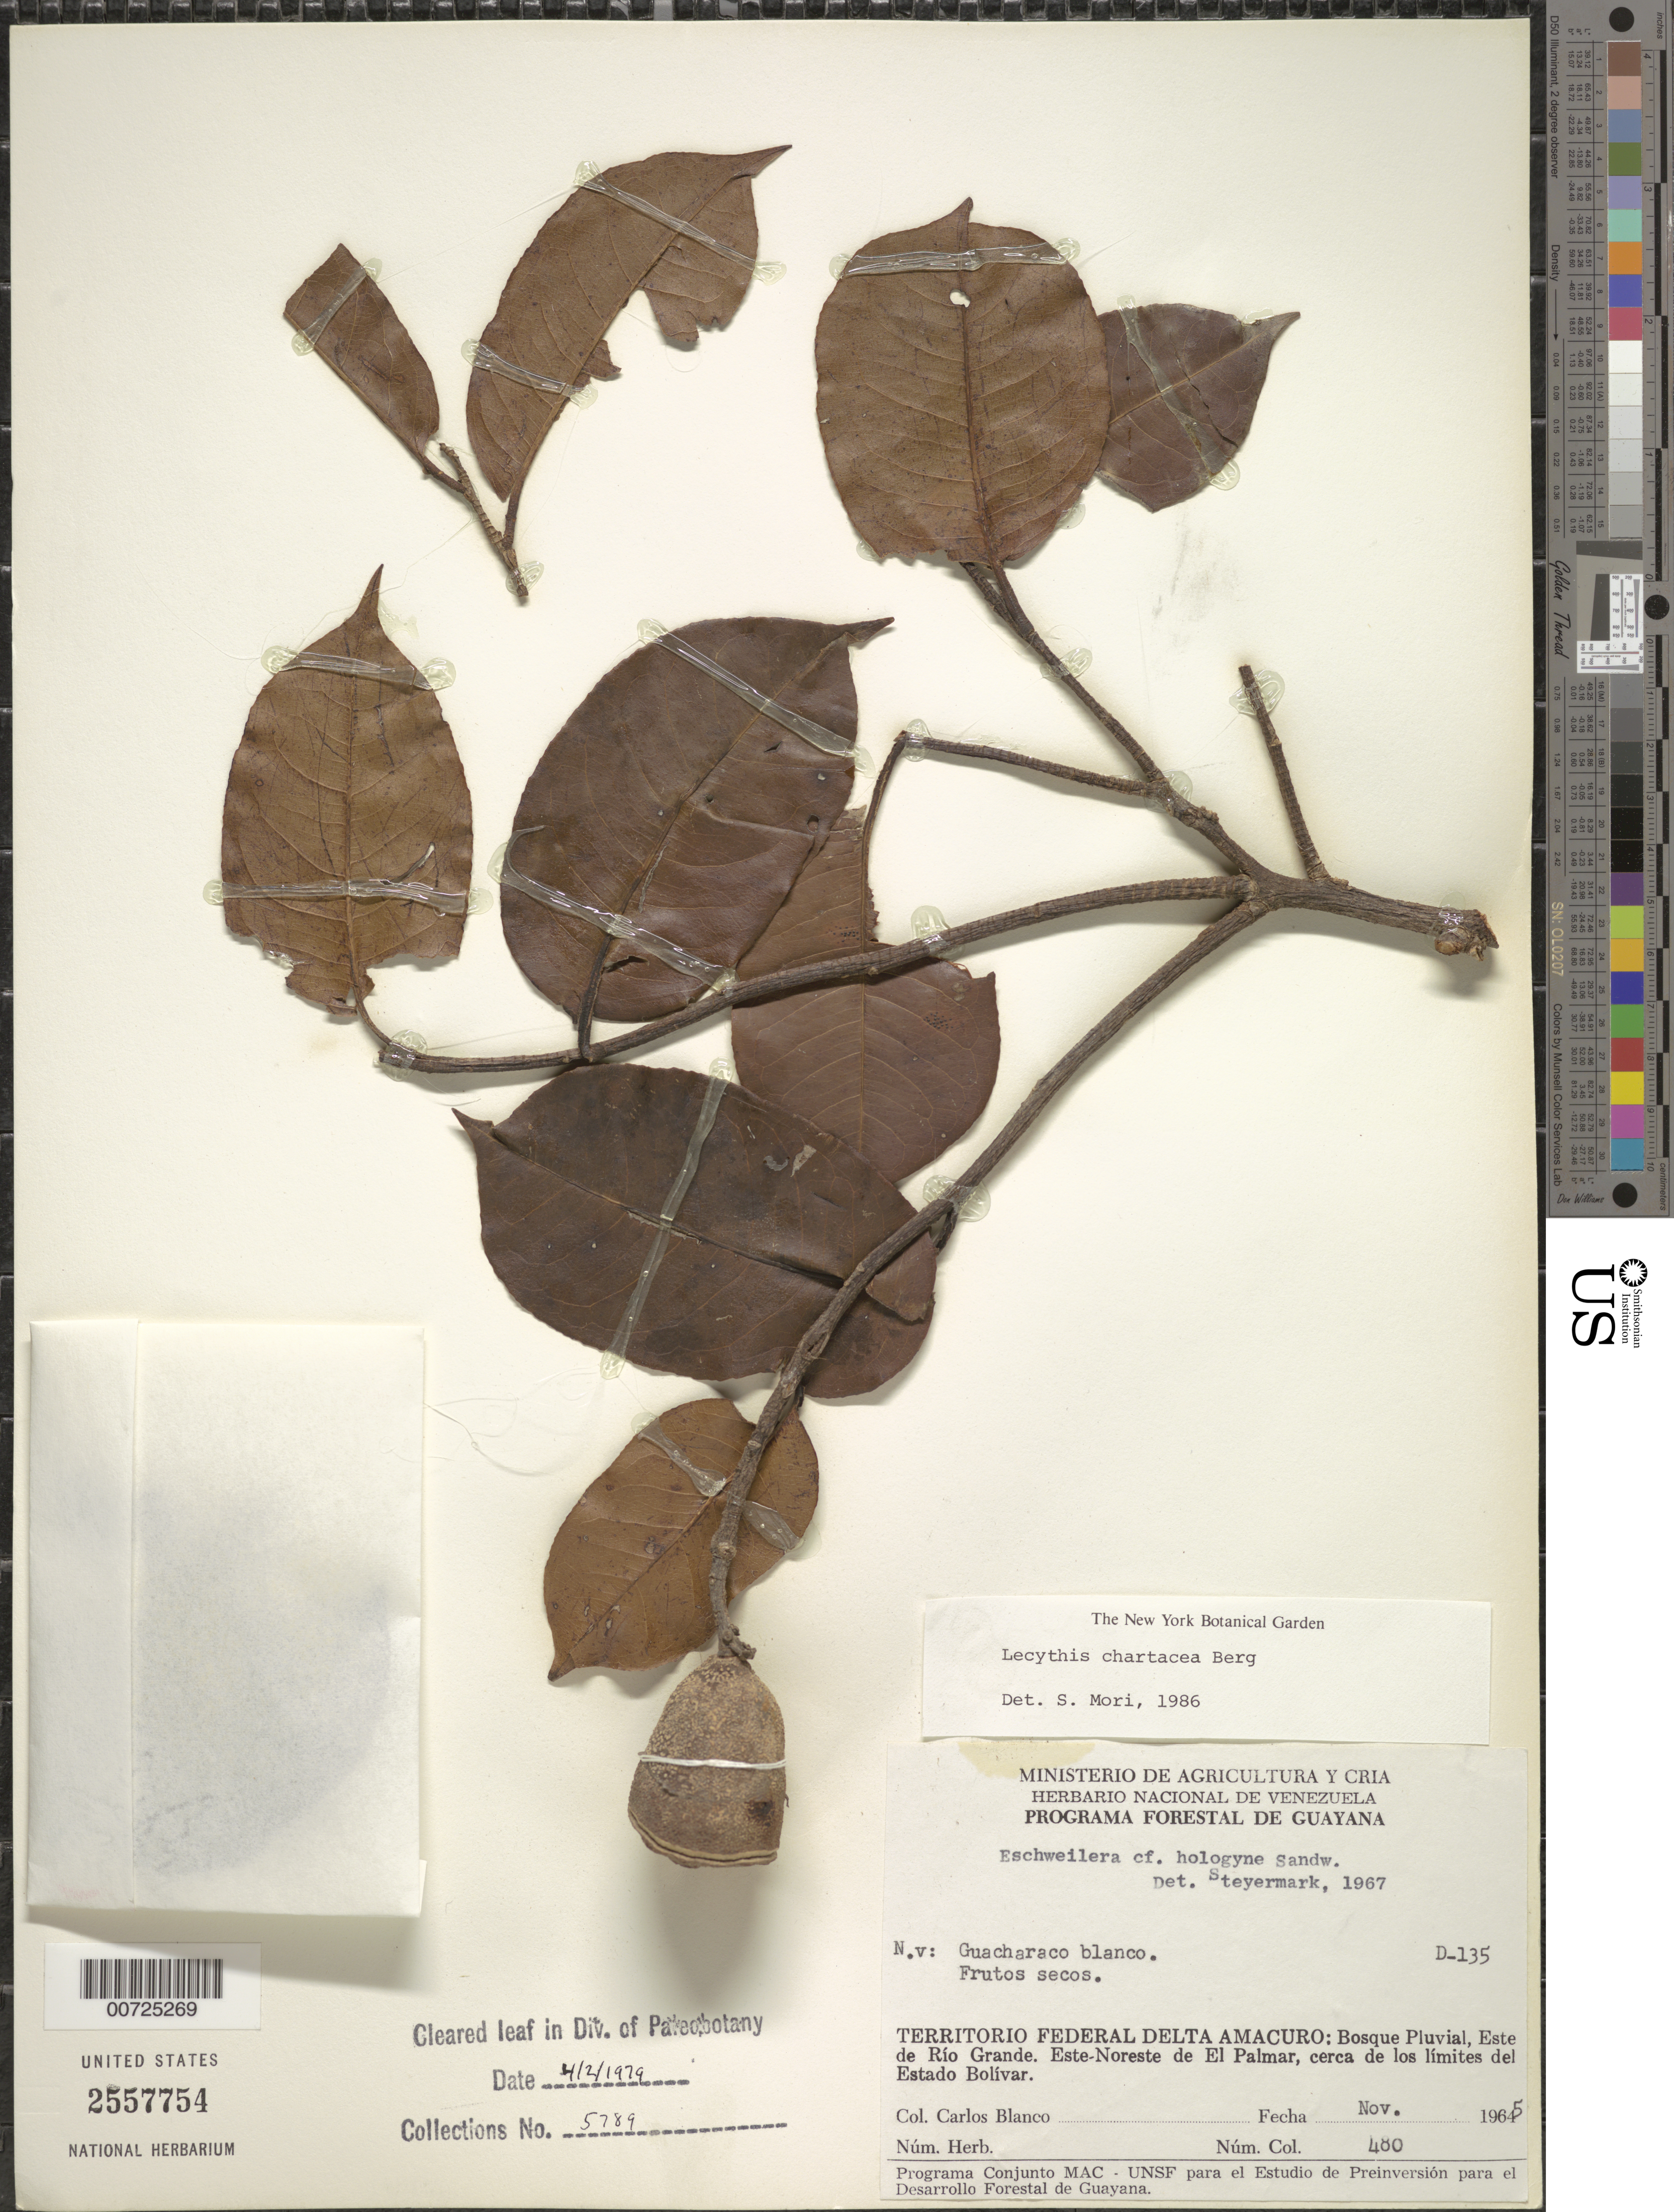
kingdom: Plantae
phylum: Tracheophyta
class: Magnoliopsida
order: Ericales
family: Lecythidaceae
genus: Lecythis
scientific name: Lecythis chartacea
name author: O. Berg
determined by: Mori, Scott A.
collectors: C. A. Blanco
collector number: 480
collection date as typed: Nov-65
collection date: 1965-11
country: Venezuela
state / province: Delta Amacuro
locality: Río Grande, Este de; Este-Noreste de El Palmar, cerca de los limites del Estado Bolívar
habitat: Rainforest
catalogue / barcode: US 2557754